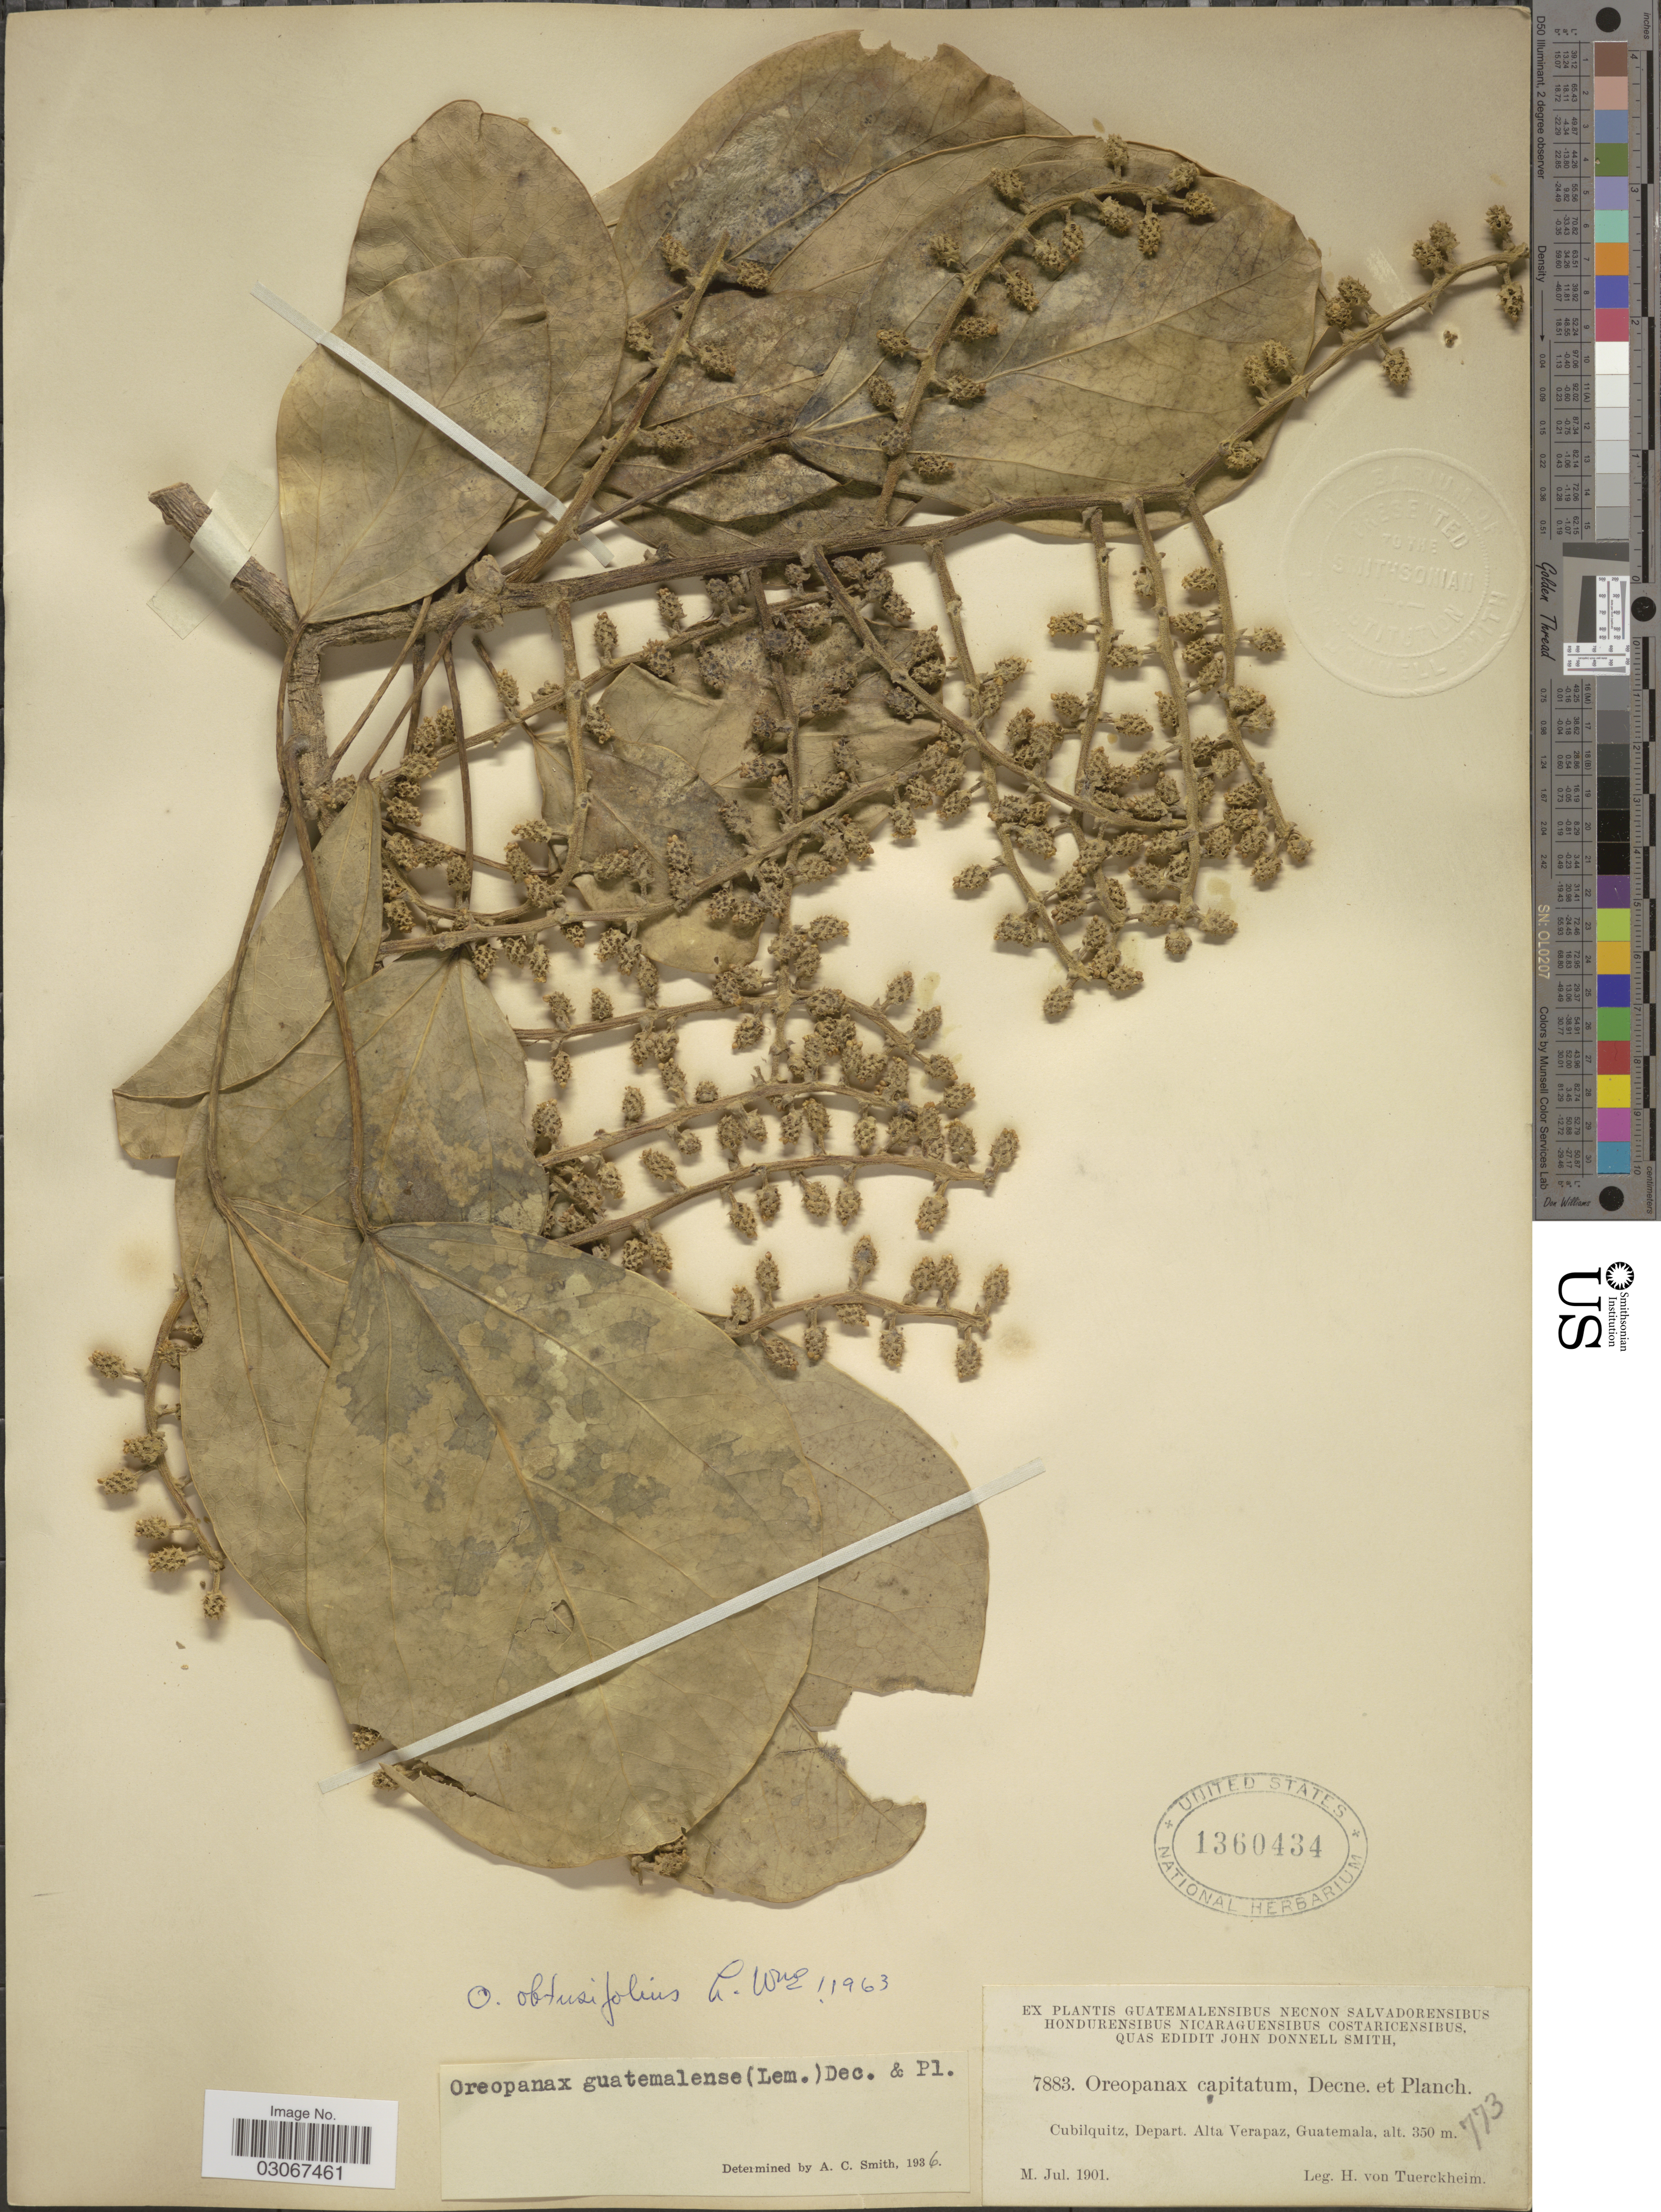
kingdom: Plantae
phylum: Tracheophyta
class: Magnoliopsida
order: Apiales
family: Araliaceae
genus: Oreopanax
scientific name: Oreopanax obtusifolius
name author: L.O. Williams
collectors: H. von Türckheim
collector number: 7883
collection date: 1901-07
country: Guatemala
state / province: Alta Verapaz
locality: Cubilquitz, Depart. Alta Verapaz.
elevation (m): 350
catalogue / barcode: US 1360434